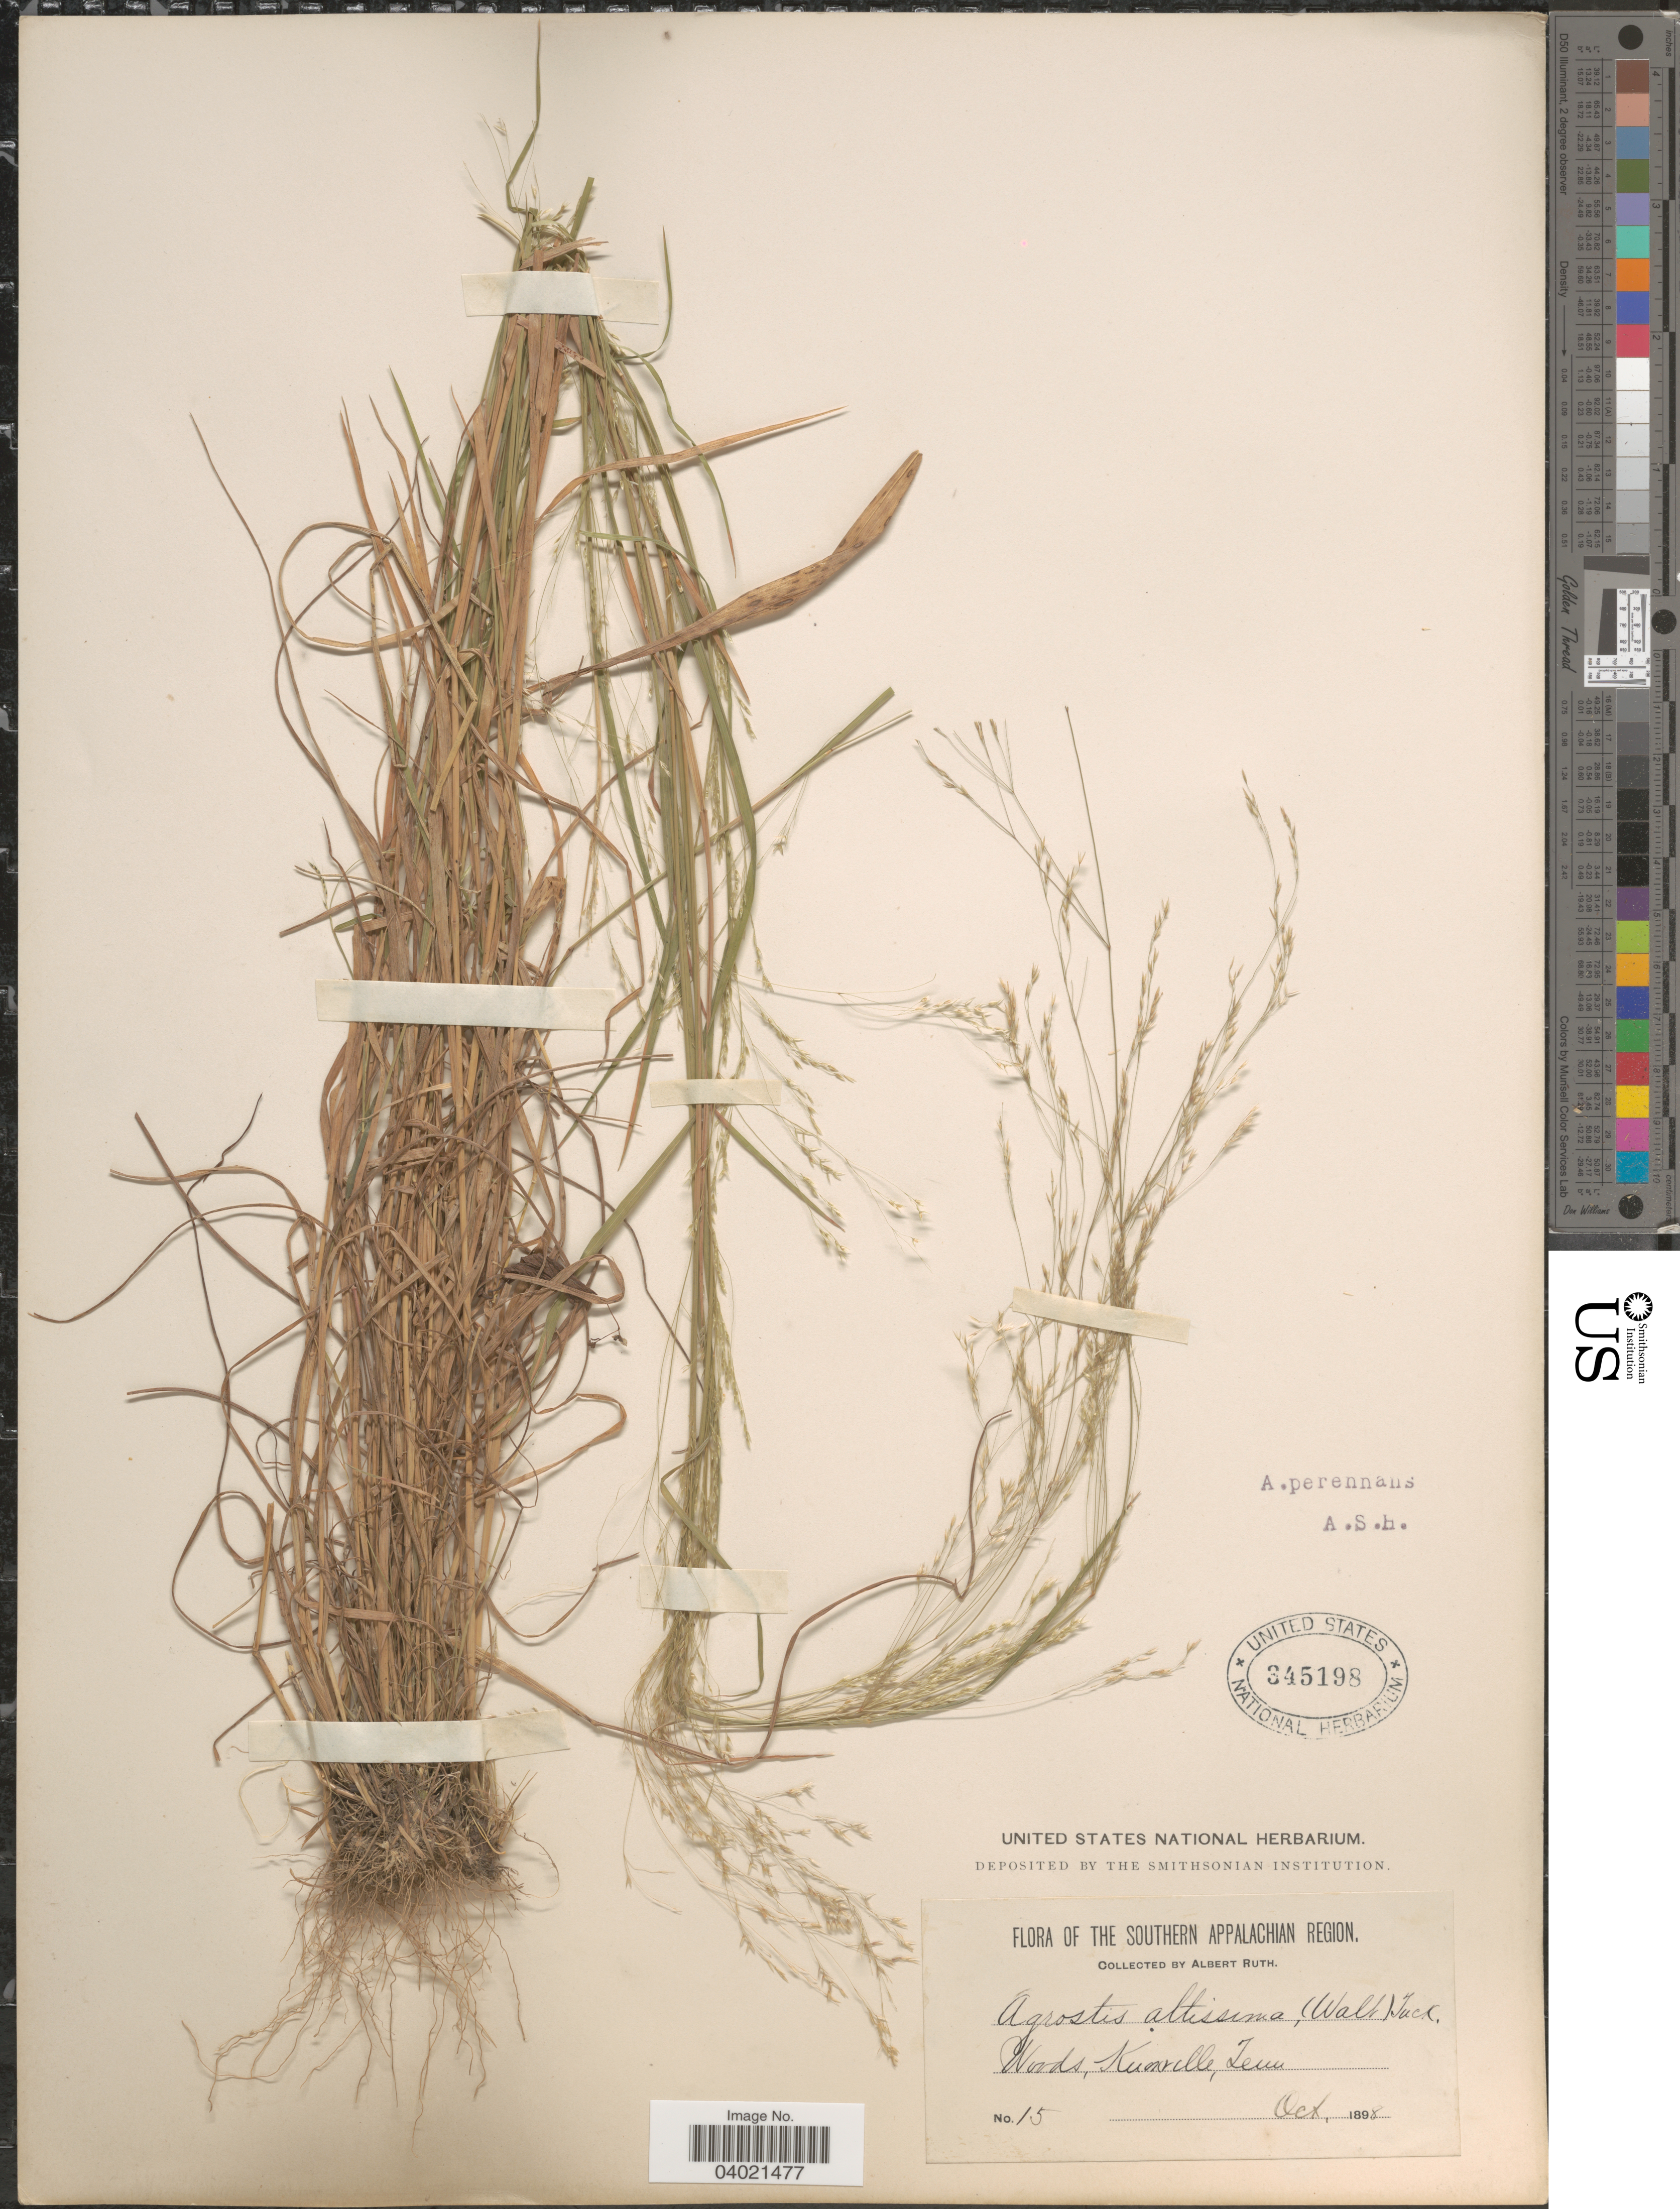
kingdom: Plantae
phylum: Tracheophyta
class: Liliopsida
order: Poales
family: Poaceae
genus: Agrostis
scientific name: Agrostis perennans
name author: (Walter) Tuck.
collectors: A. Ruth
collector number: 15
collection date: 1898-10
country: United States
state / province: Tennessee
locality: The Southern Appalachian Region. Woods, Knoxville.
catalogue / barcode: US 345198